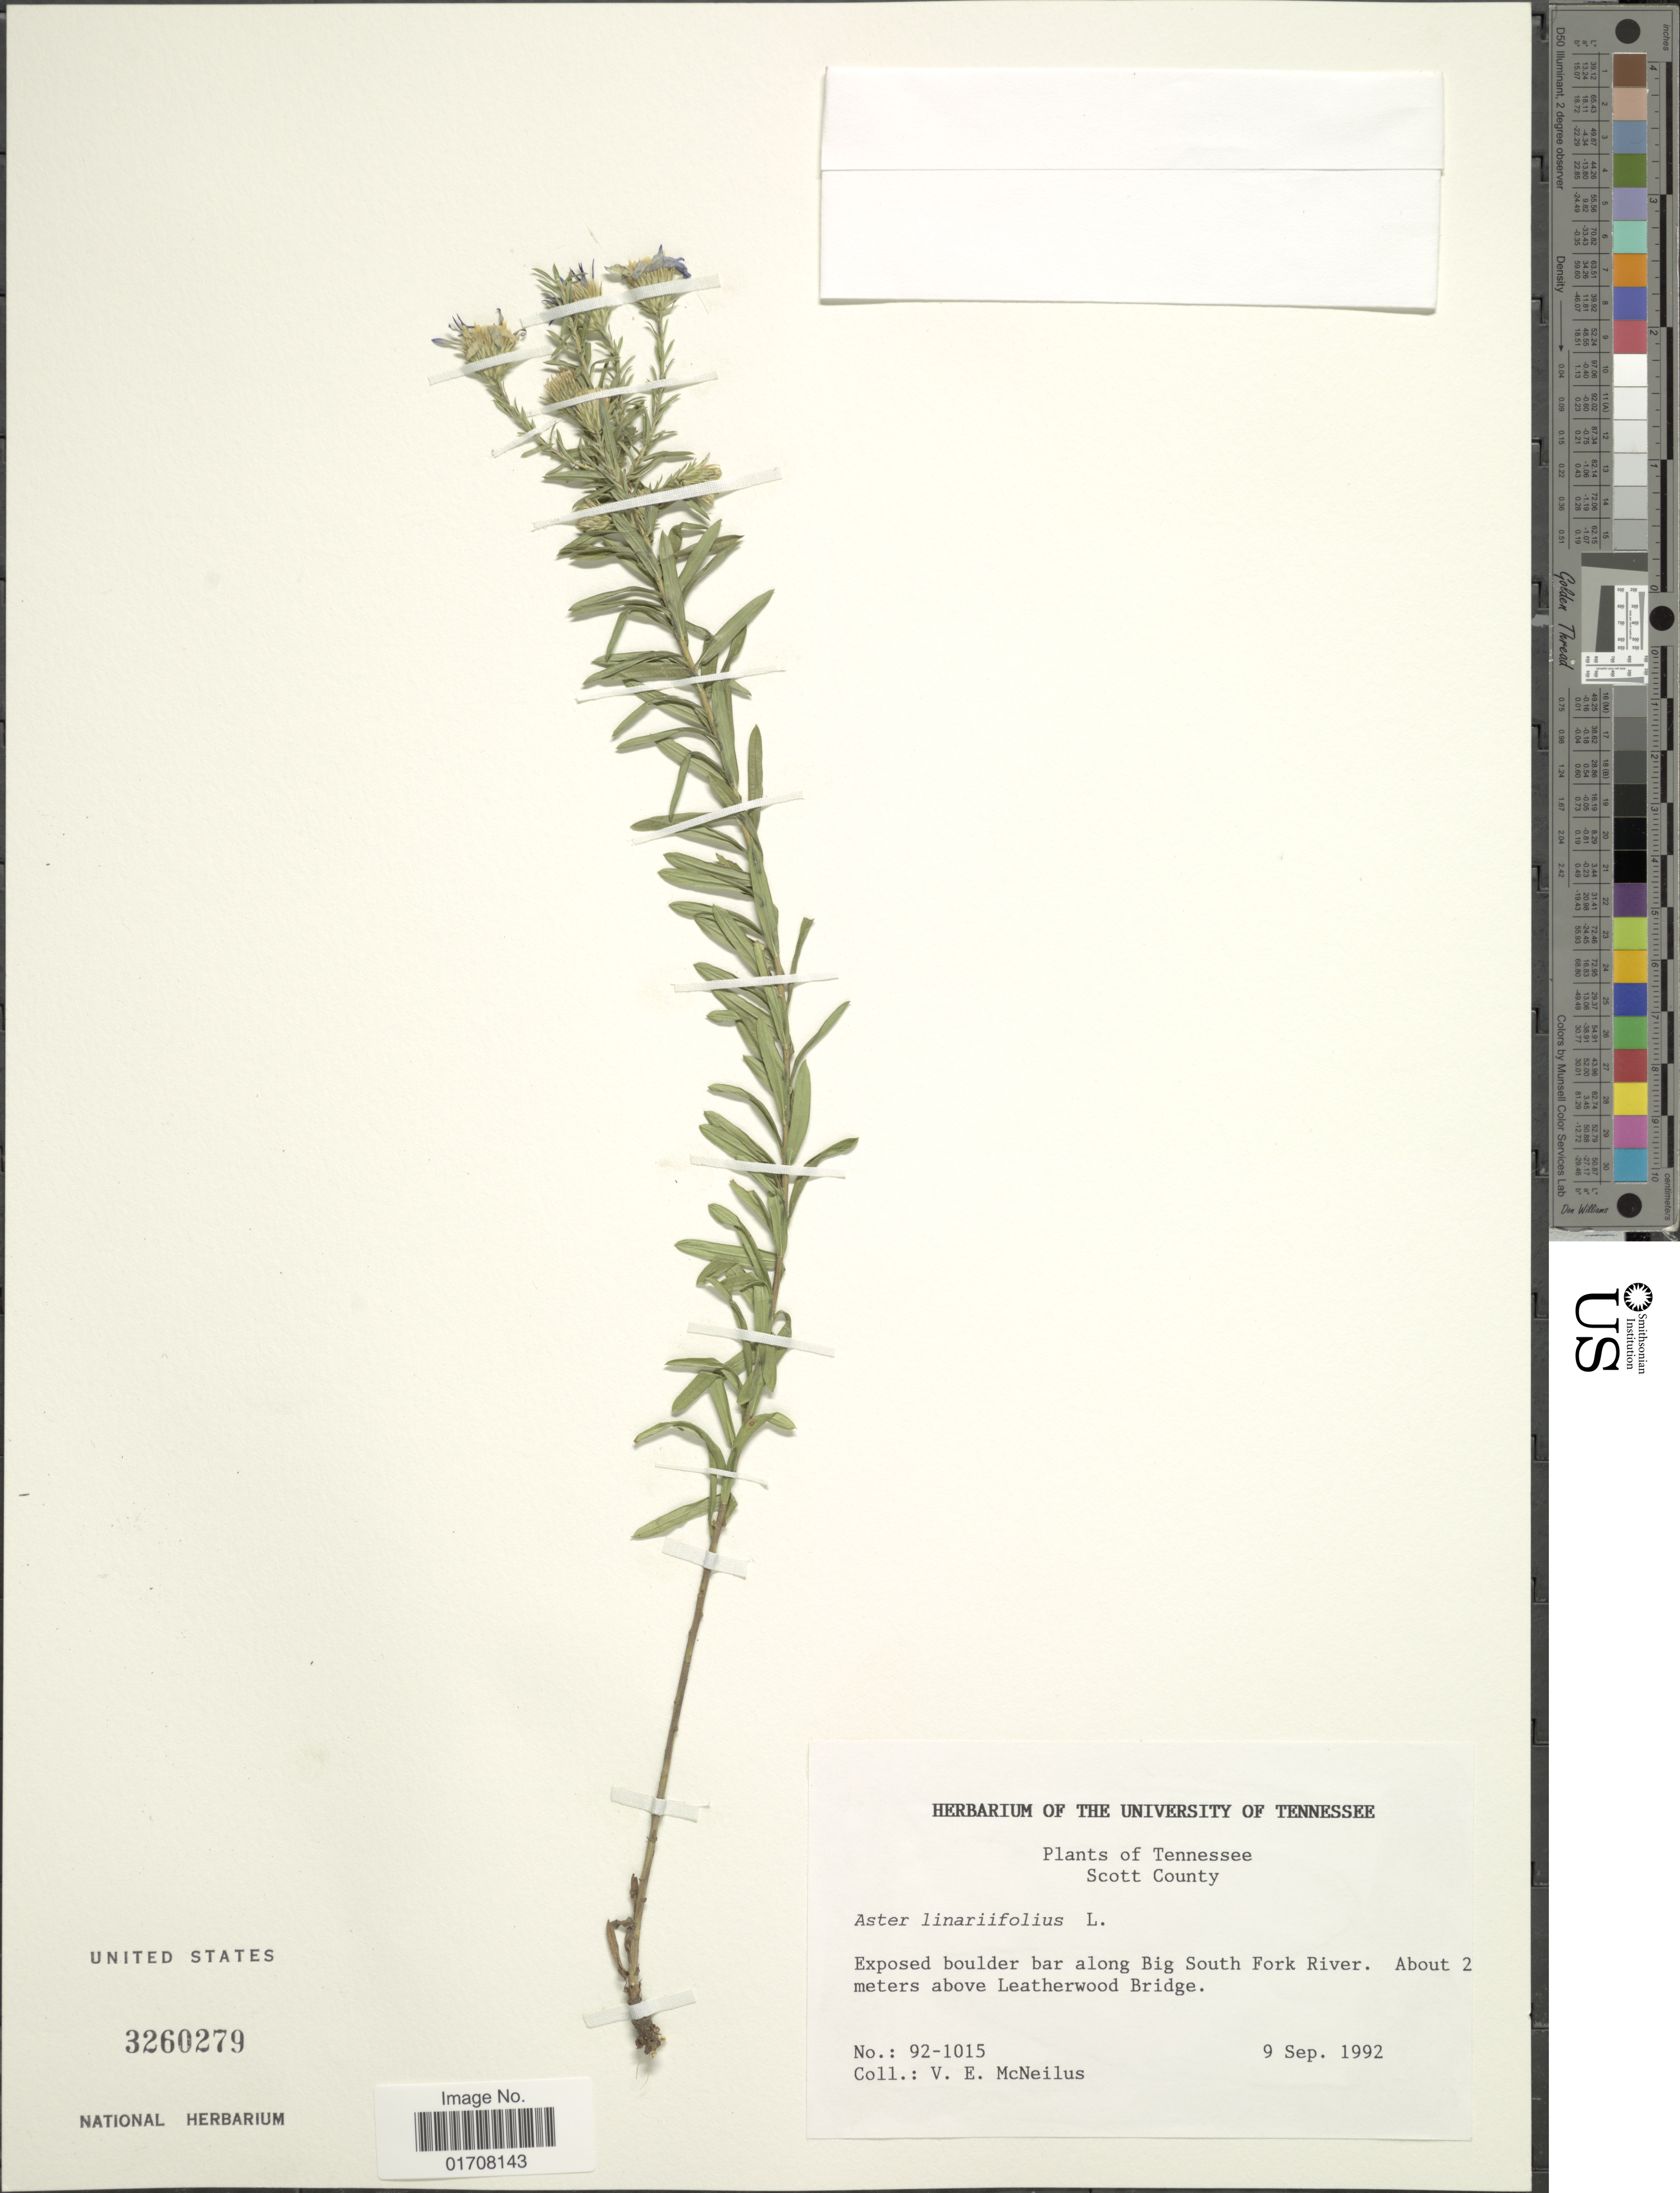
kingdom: Plantae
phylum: Tracheophyta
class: Magnoliopsida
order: Asterales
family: Asteraceae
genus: Ionactis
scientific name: Ionactis linariifolia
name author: (L.) Greene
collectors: V. Mcneilus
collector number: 92-1015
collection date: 1992-09-09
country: United States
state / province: Tennessee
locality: Scott County, exposed boulder bar along Big South Fork River, About 2 meters above Leatherwood Bridge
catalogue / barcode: US 3260279